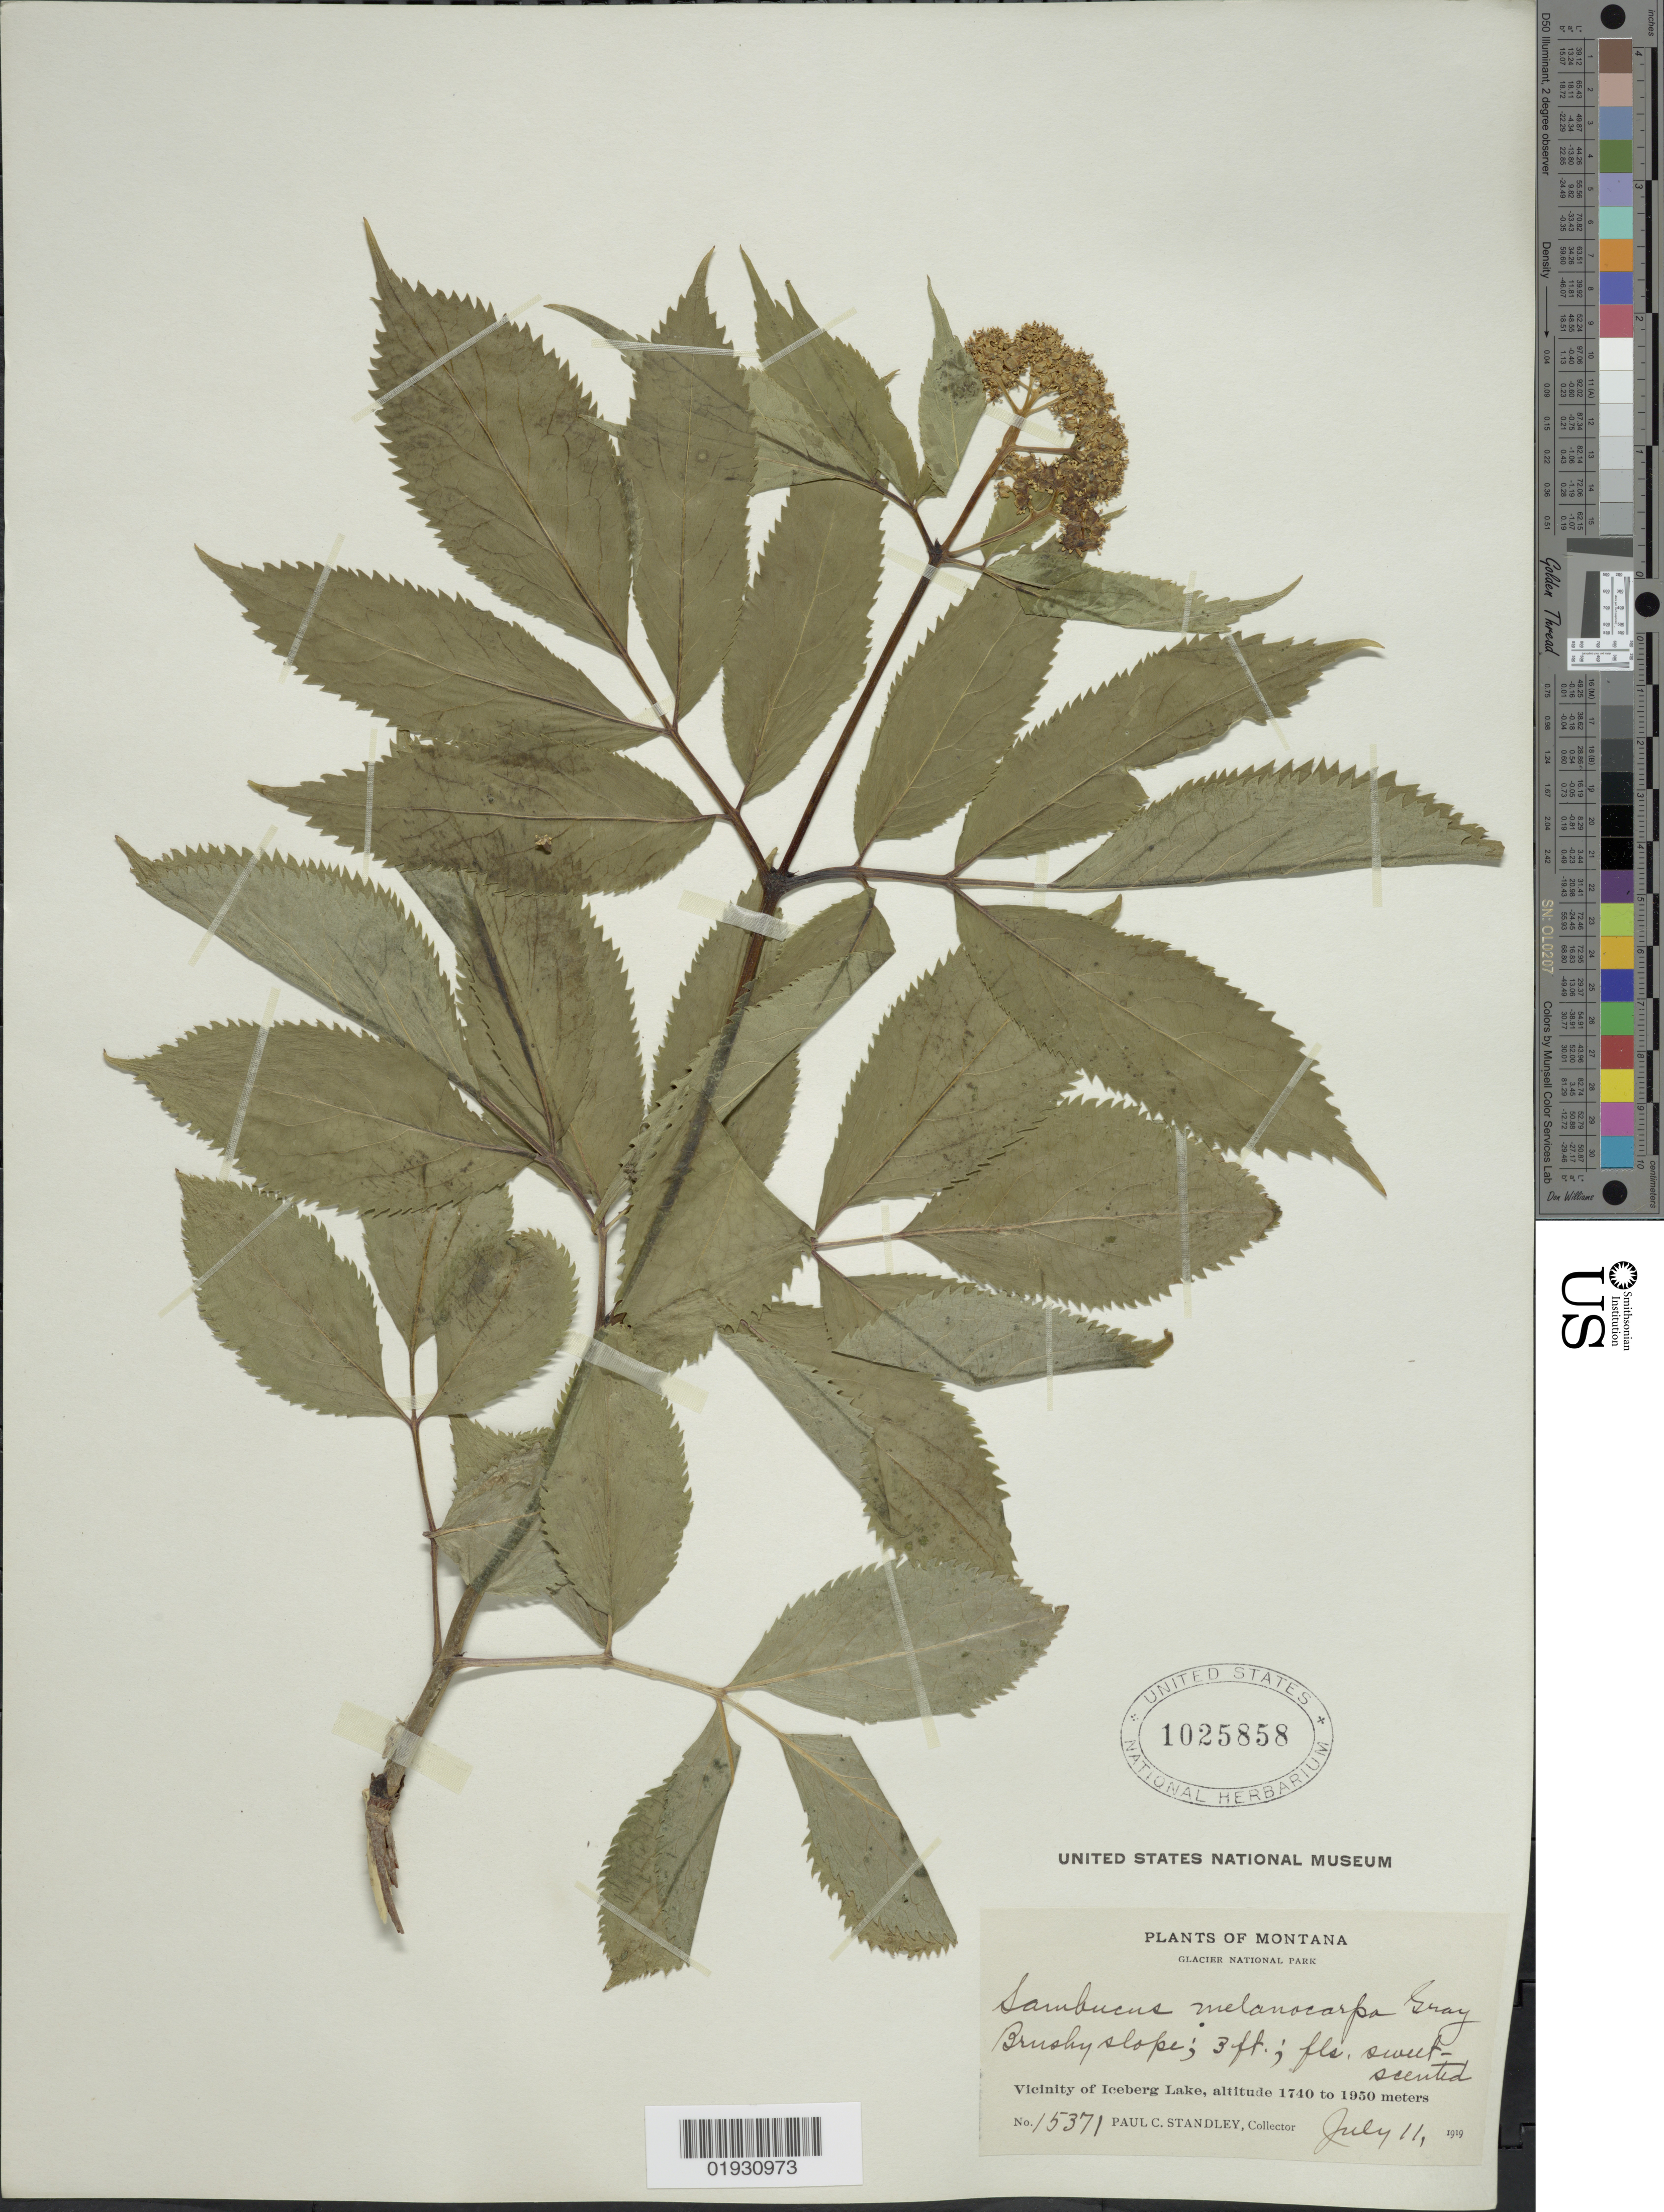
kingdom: Plantae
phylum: Tracheophyta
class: Magnoliopsida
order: Dipsacales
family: Viburnaceae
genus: Sambucus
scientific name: Sambucus melanocarpa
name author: A. Gray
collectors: P. C. Standley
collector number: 15371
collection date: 1919-07-11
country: United States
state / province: Montana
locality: Glacier National Park. Vicinity of Iceberg Lake.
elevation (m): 1740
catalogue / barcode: US 1025858